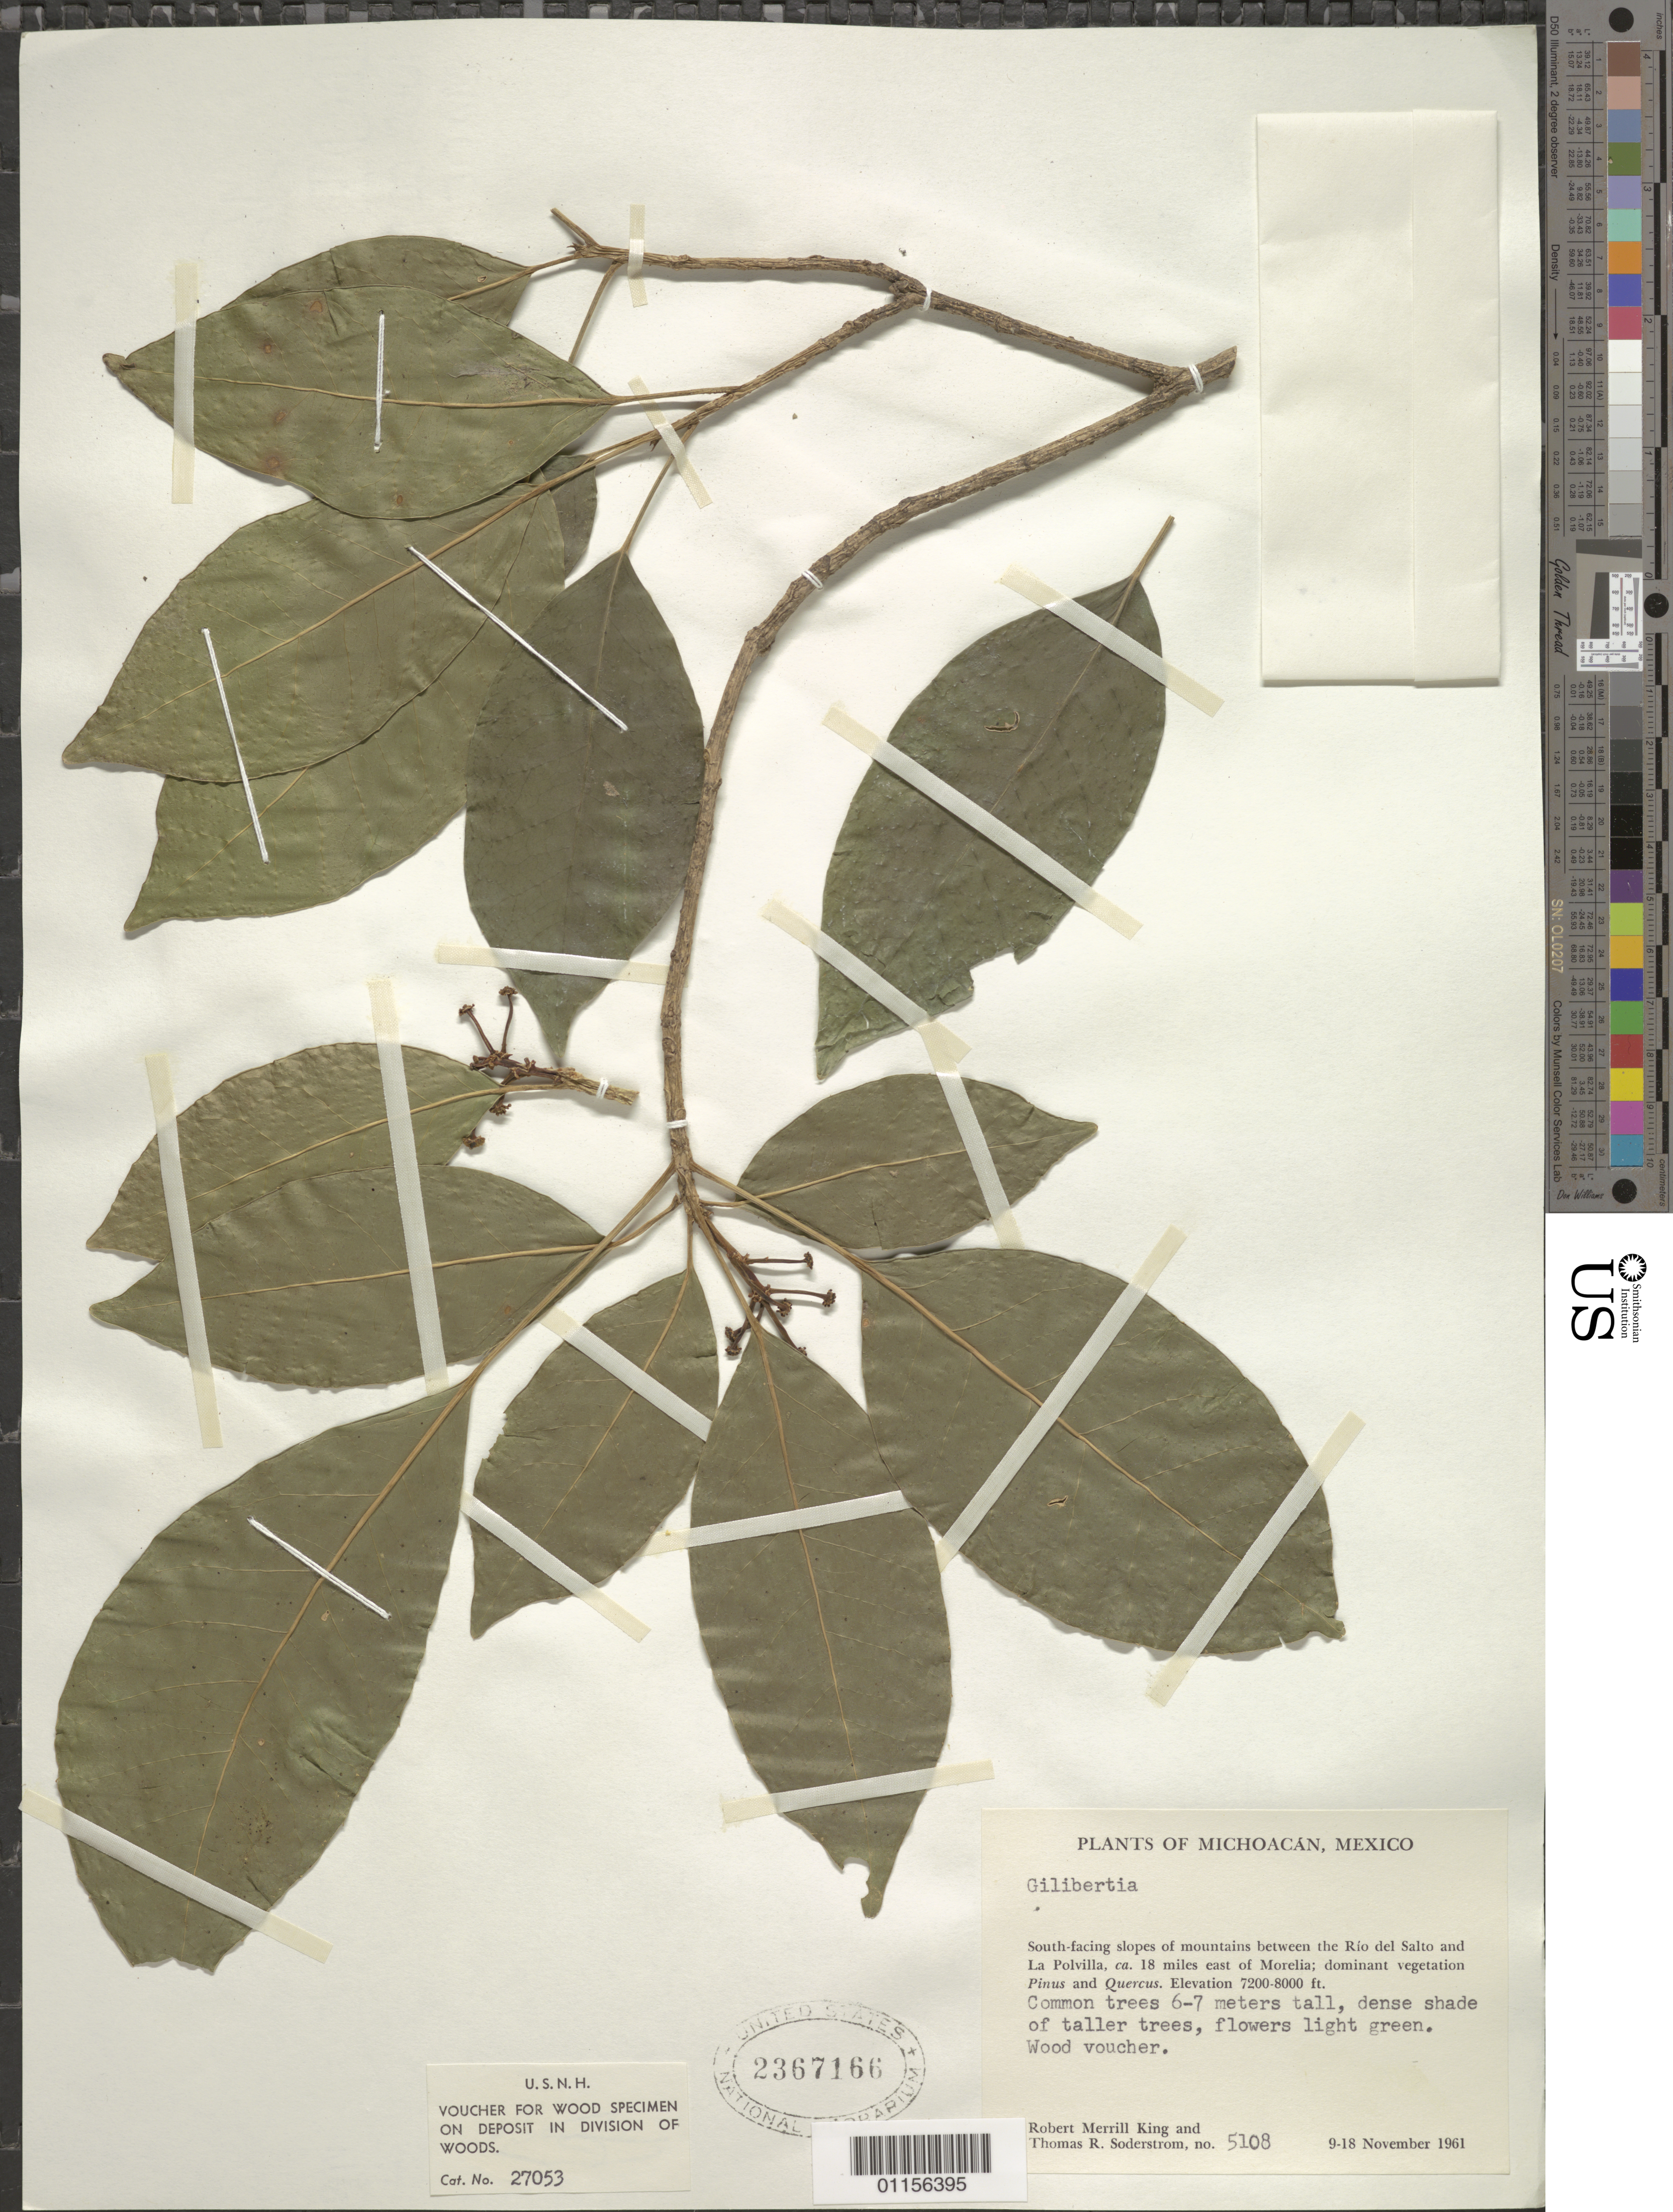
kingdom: Plantae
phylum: Tracheophyta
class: Magnoliopsida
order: Apiales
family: Araliaceae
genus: Dendropanax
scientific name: Dendropanax sp.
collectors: R. M. King & T. R. Soderstrom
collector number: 5108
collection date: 1961-11-09/1961-11-18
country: Mexico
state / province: Michoacán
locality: S - fasing slopes of Mts between the Rio del Salto and La Polvilla, ca 18 mi E of Morelia.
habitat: Common trees, dense shade of taller trees.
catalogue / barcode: US 2367166